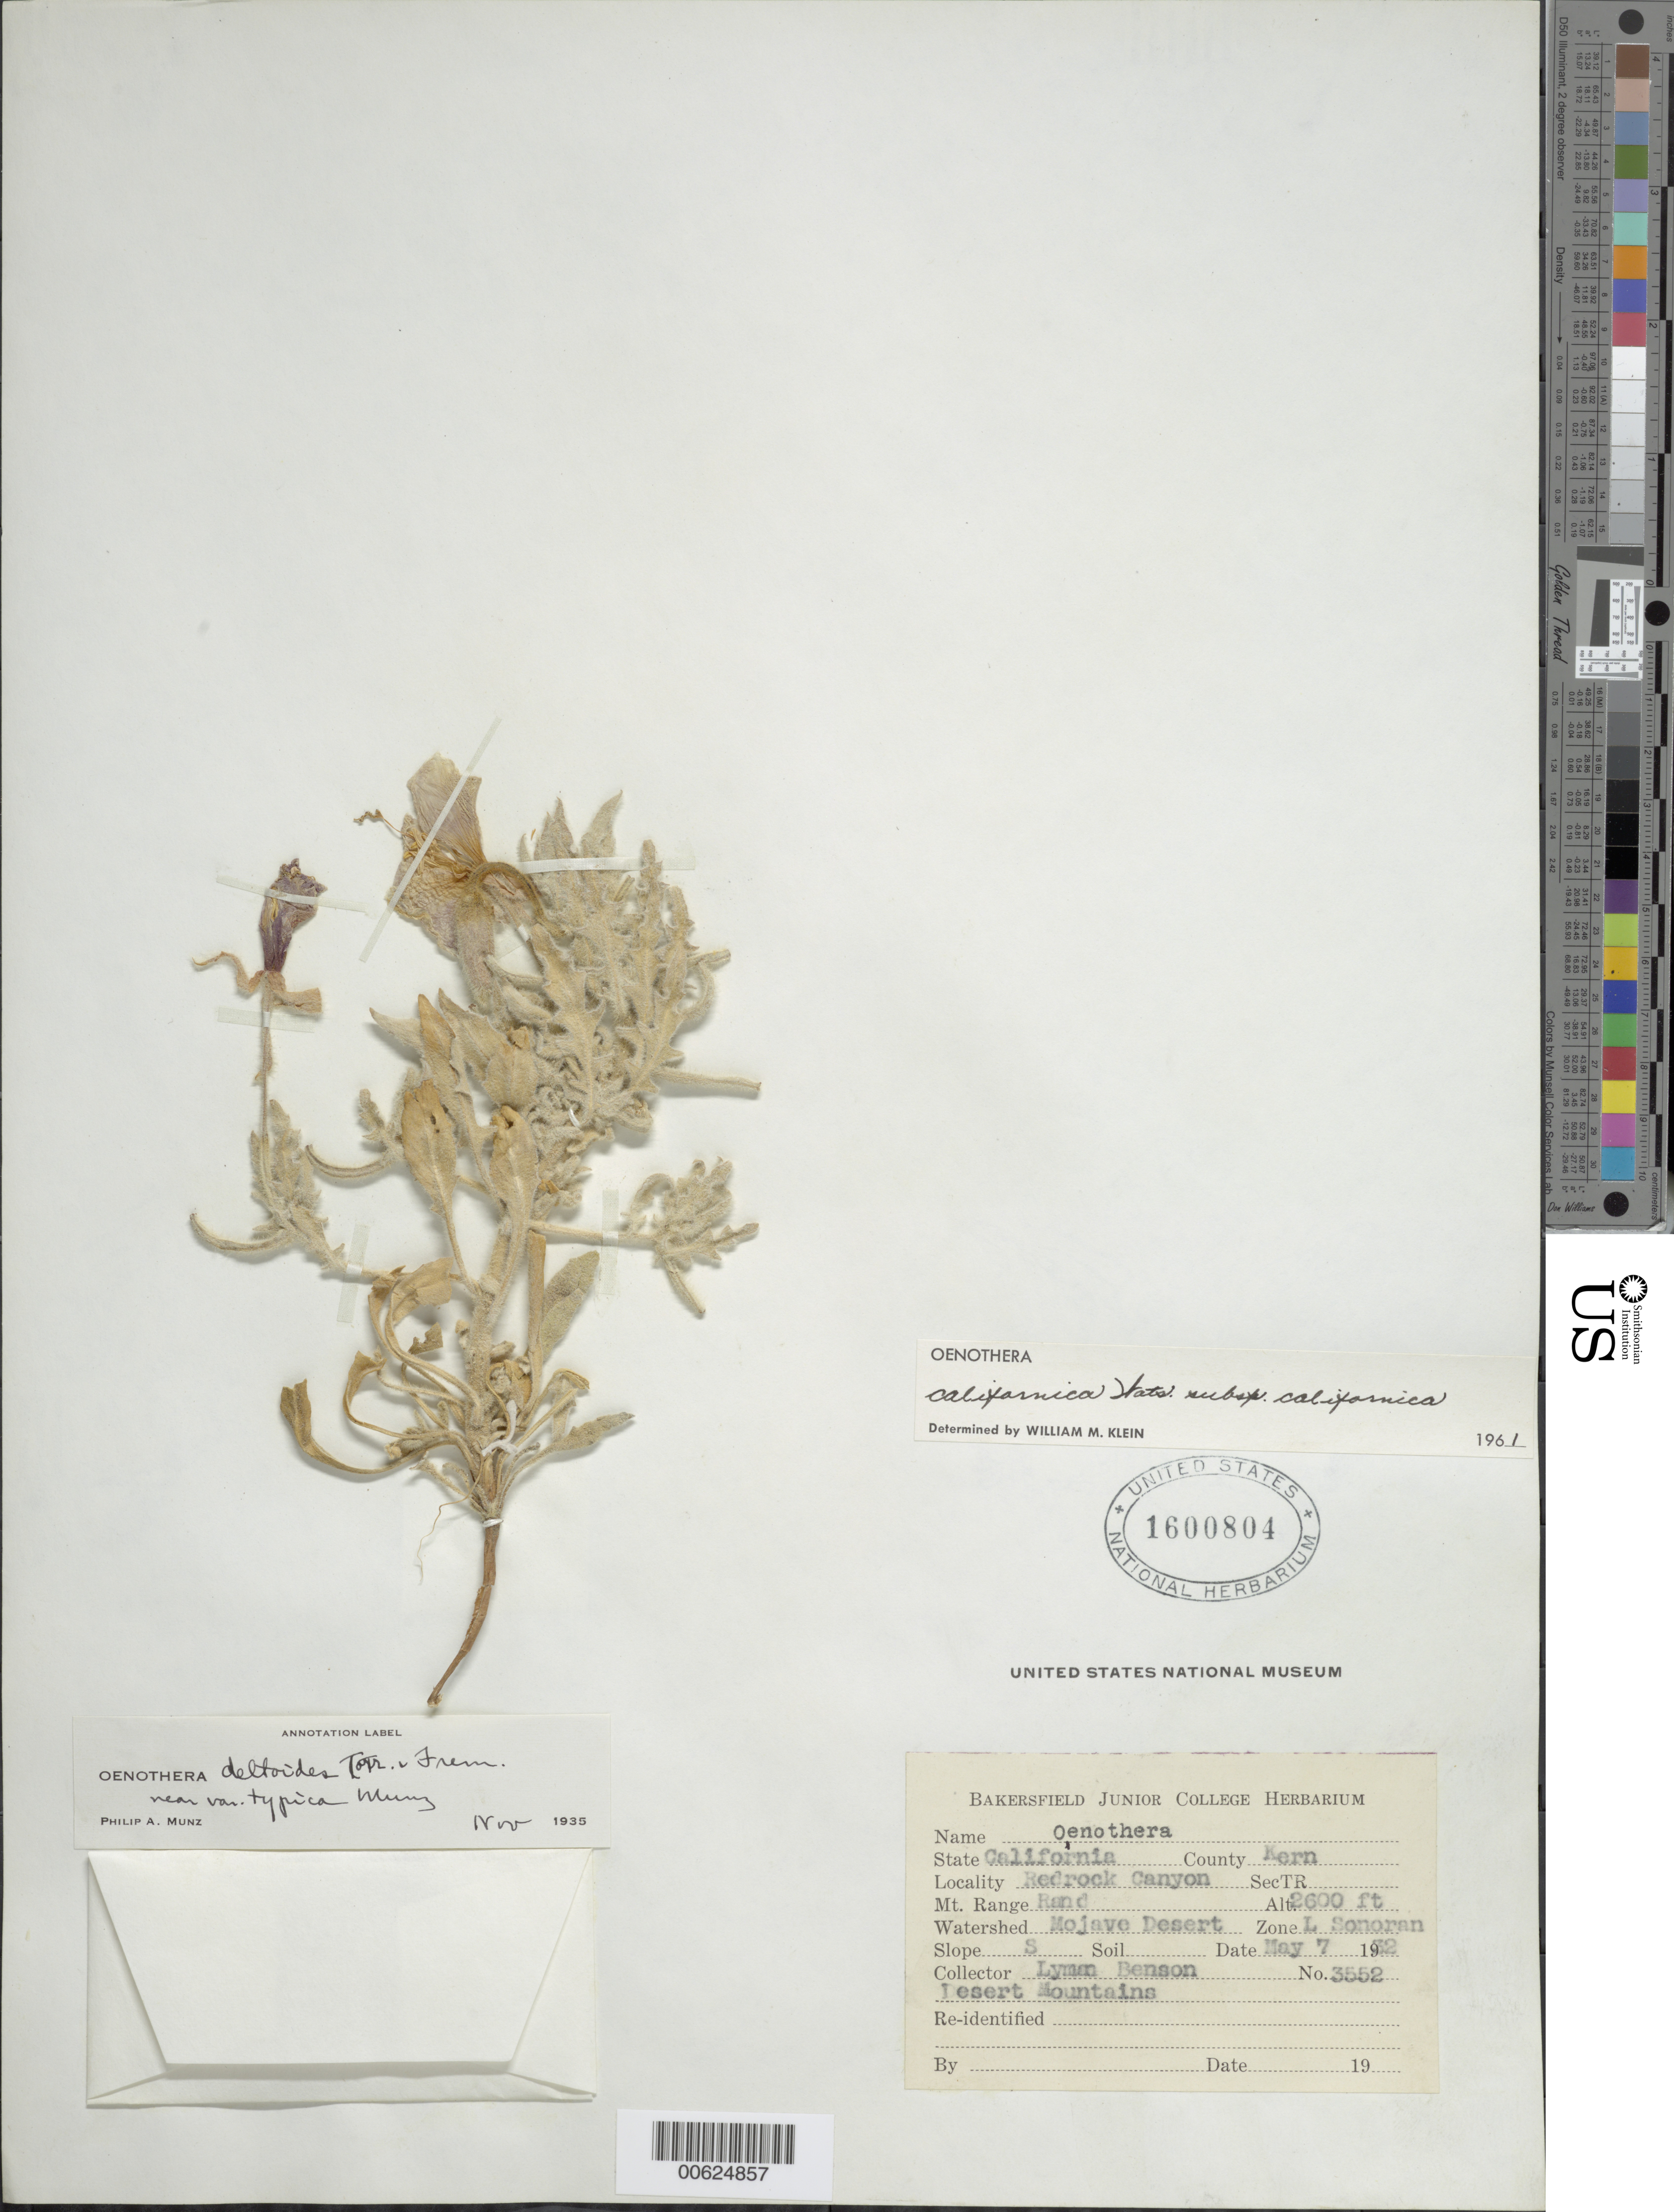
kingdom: Plantae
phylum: Tracheophyta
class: Magnoliopsida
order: Myrtales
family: Onagraceae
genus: Oenothera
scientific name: Oenothera avita subsp. californica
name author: (S. Watson) W.L. Wagner & Gandhi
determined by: Wagner, W. L., (BOT), Smithsonian Institution - National Museum of Natural History (UNITED STATES)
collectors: L. D. Benson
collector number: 3552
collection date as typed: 07 May 1932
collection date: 1932-05-07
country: United States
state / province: California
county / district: Kern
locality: Redrock Canyon, Rand Mt. Range.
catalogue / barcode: US 1600804